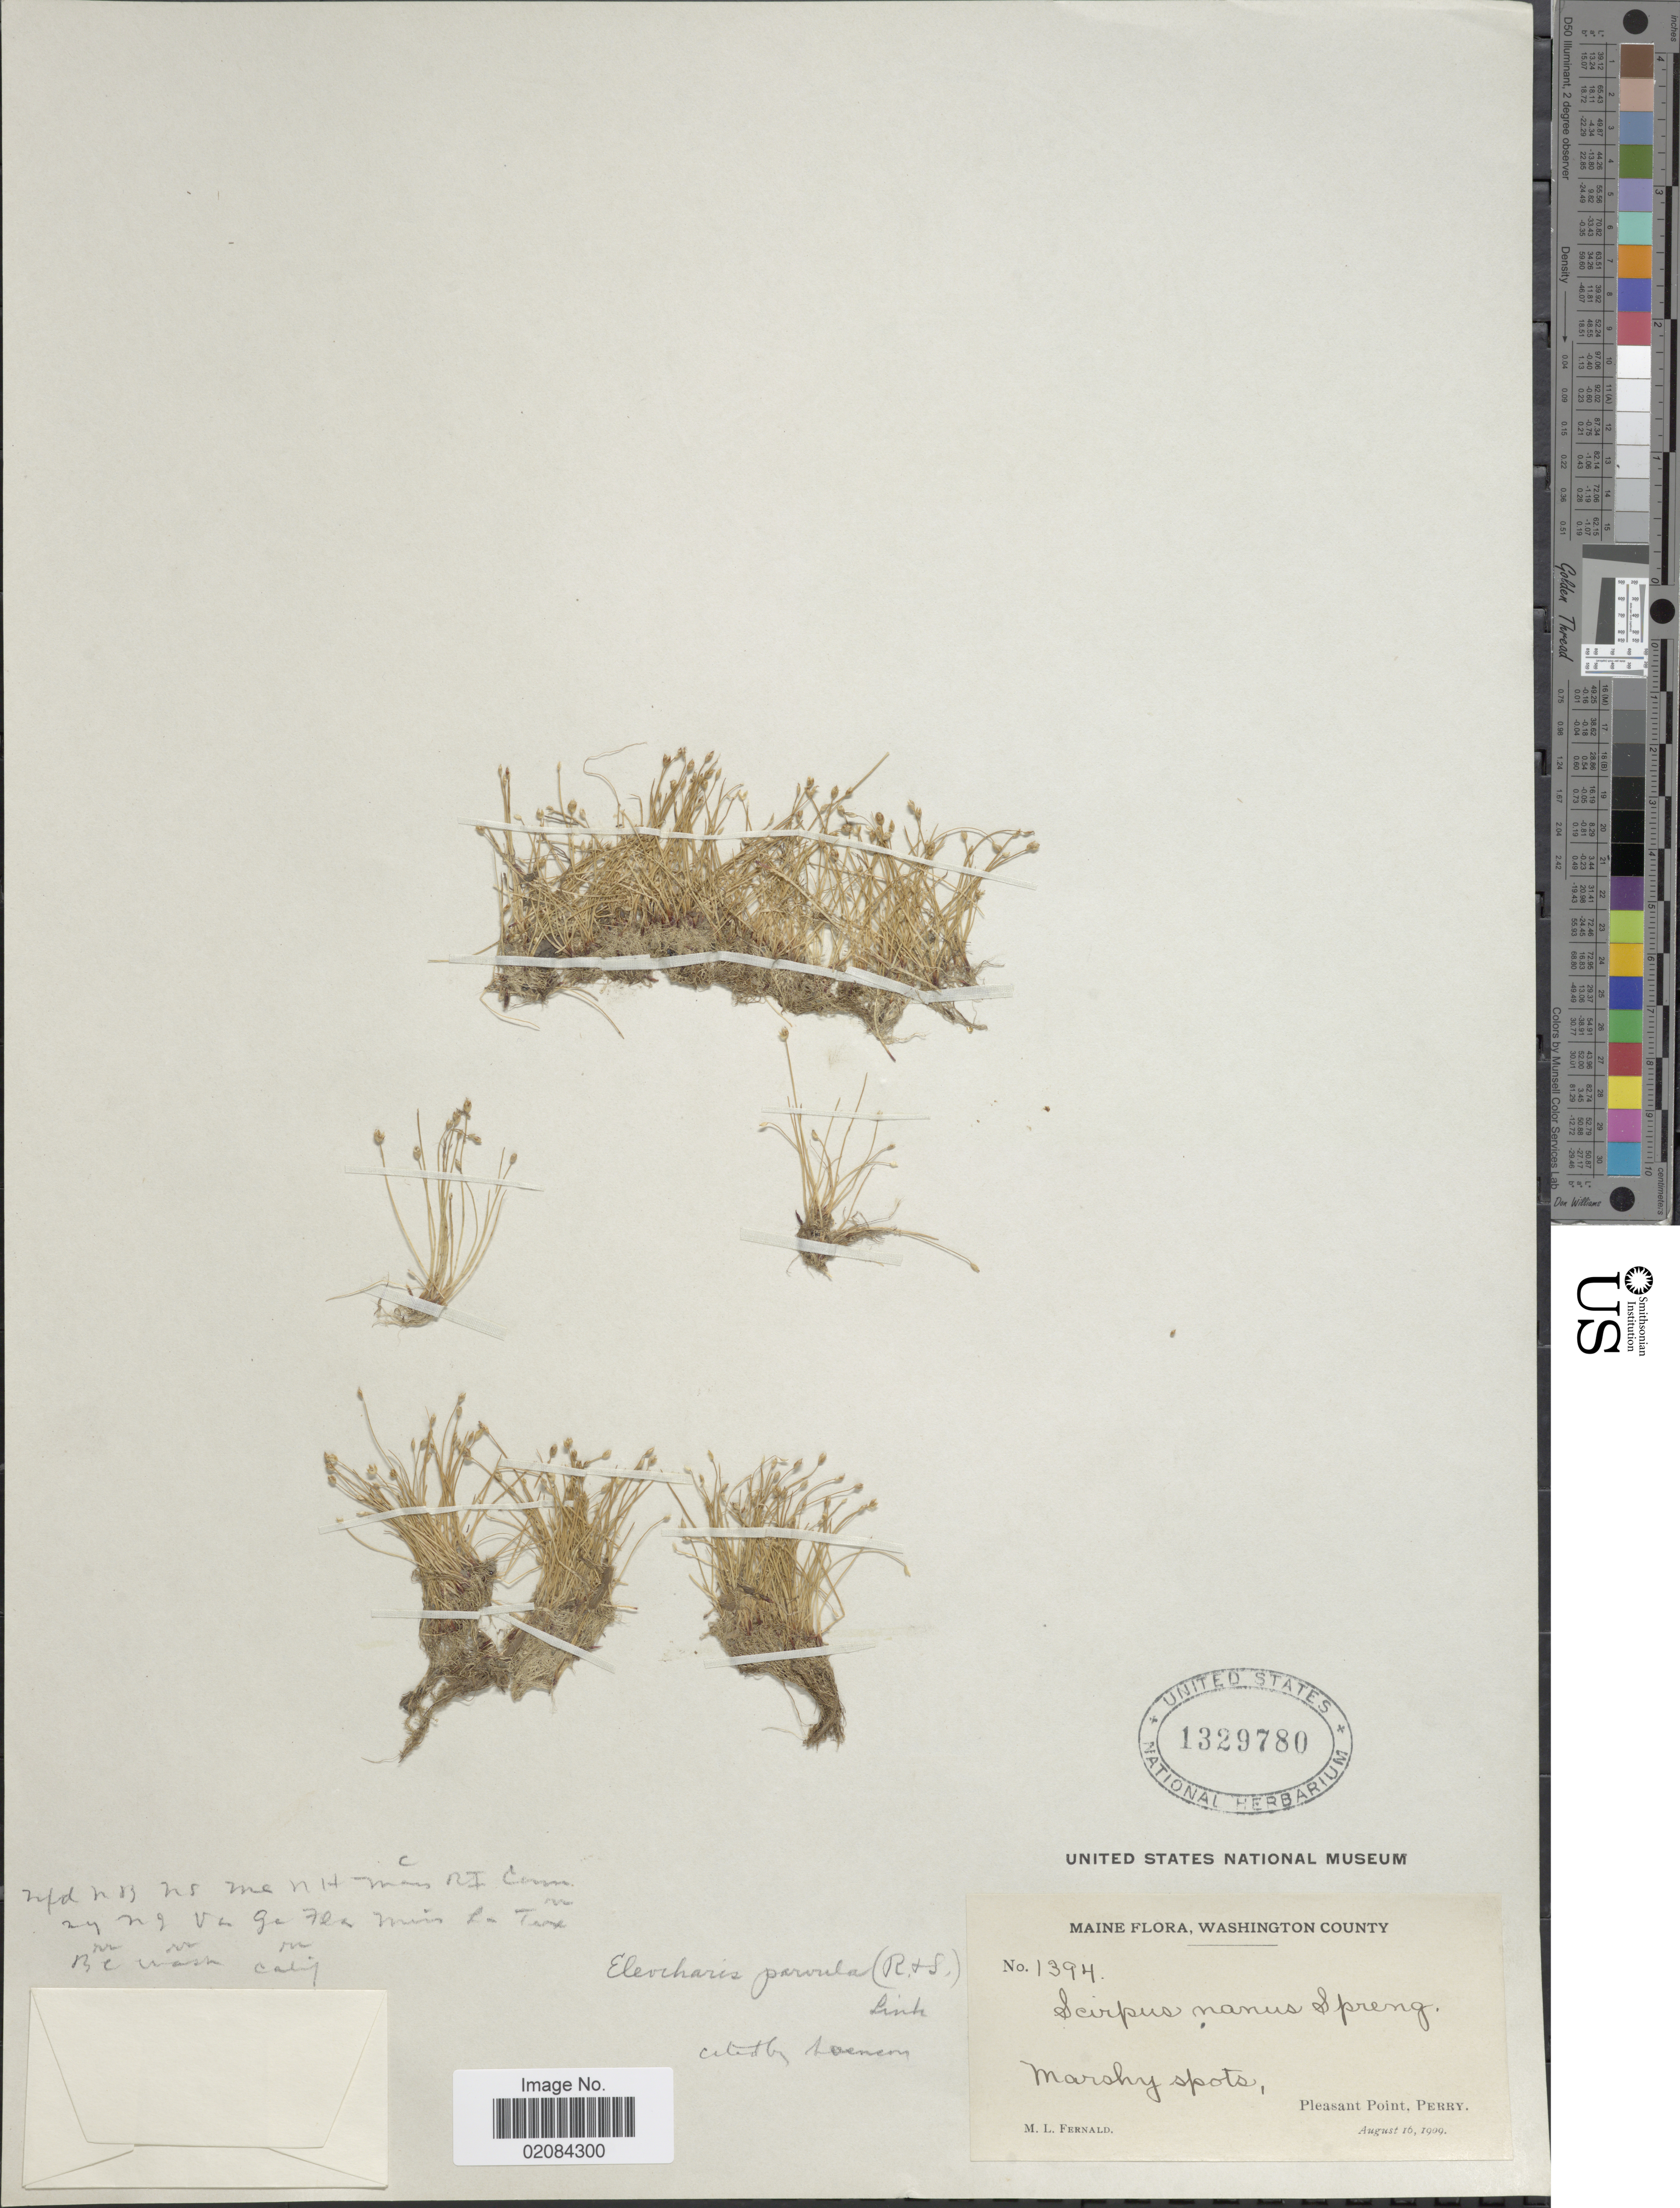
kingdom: Plantae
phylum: Tracheophyta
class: Liliopsida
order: Poales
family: Cyperaceae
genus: Eleocharis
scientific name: Eleocharis parvula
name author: (Roem. & Schult.) Link ex Williams et al.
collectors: M. L. Fernald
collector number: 1394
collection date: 1909-08-16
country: United States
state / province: Maine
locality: Maine, Washington County. Marshy spots. Pleasant Point, Perry.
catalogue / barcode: US 1329780